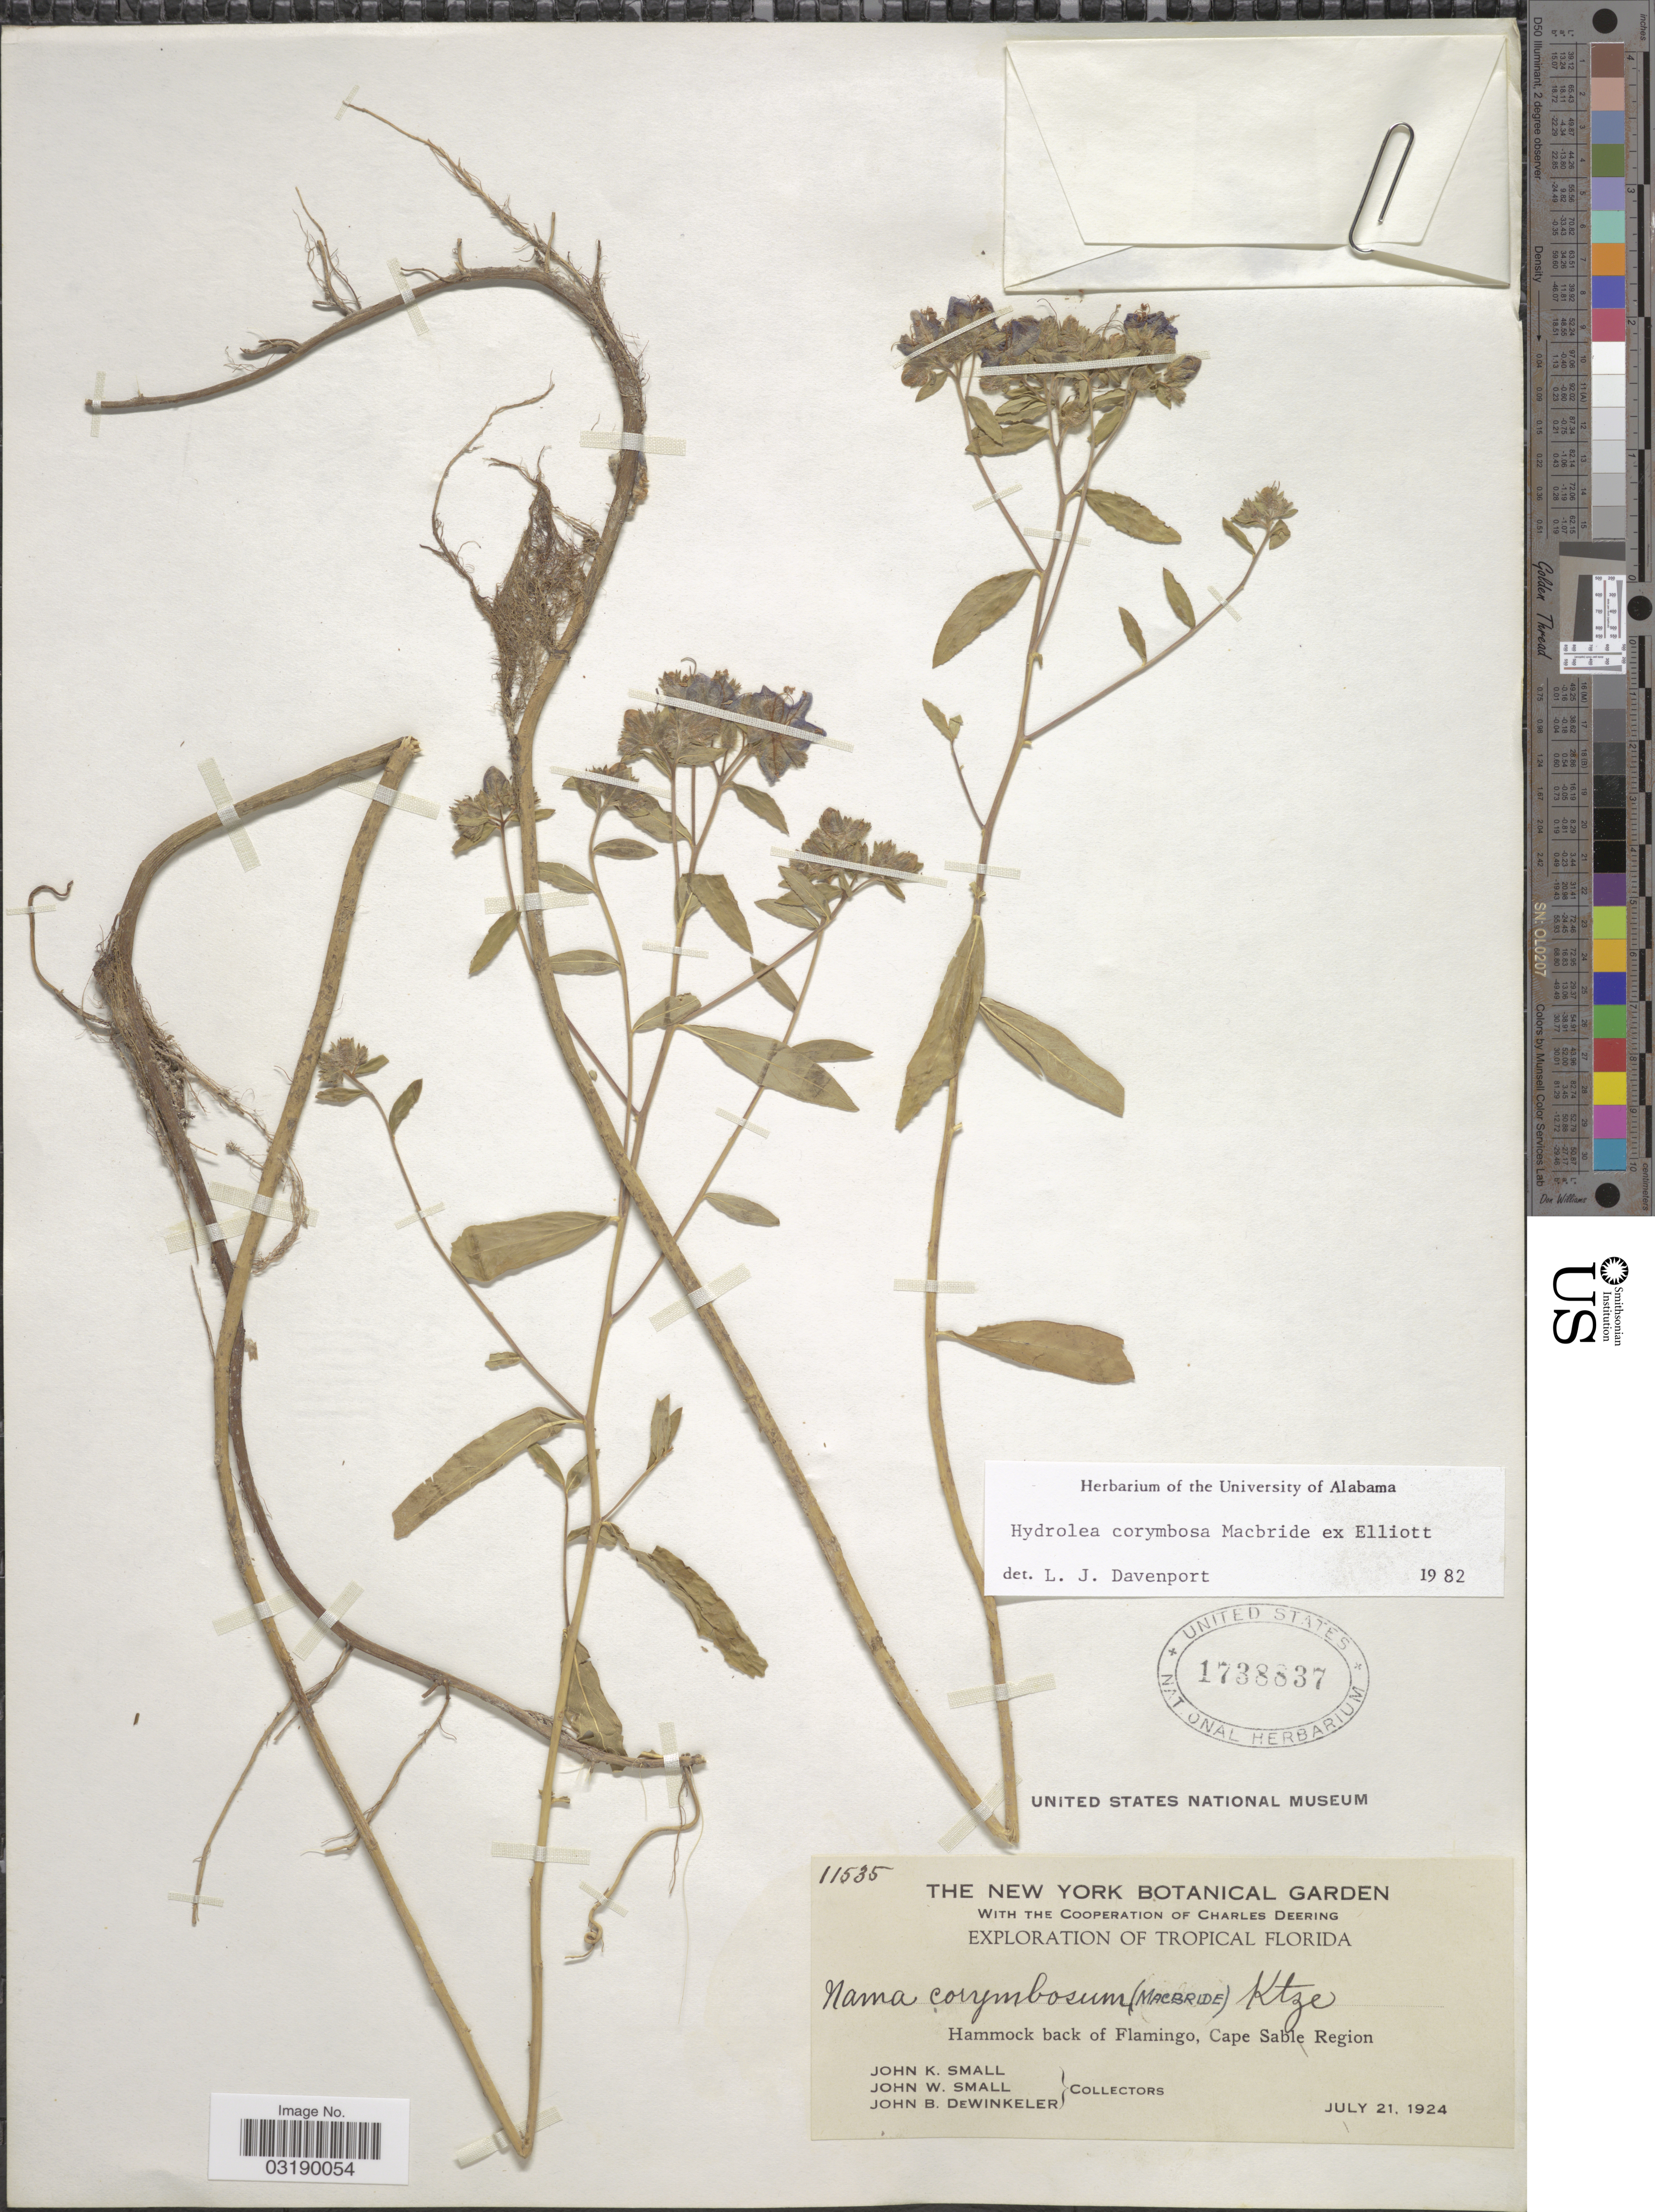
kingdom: Plantae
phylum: Tracheophyta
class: Magnoliopsida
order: Solanales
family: Hydroleaceae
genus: Hydrolea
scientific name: Hydrolea corymbosa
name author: J. Macbr. ex Elliott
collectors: J. K. Small, J. Small & J. Dewinkler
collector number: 11535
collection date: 1924-07-21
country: United States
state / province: Florida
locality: Tropical Florida. Hammock back of Flamingo, Cape Sable Region.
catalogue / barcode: US 1738837